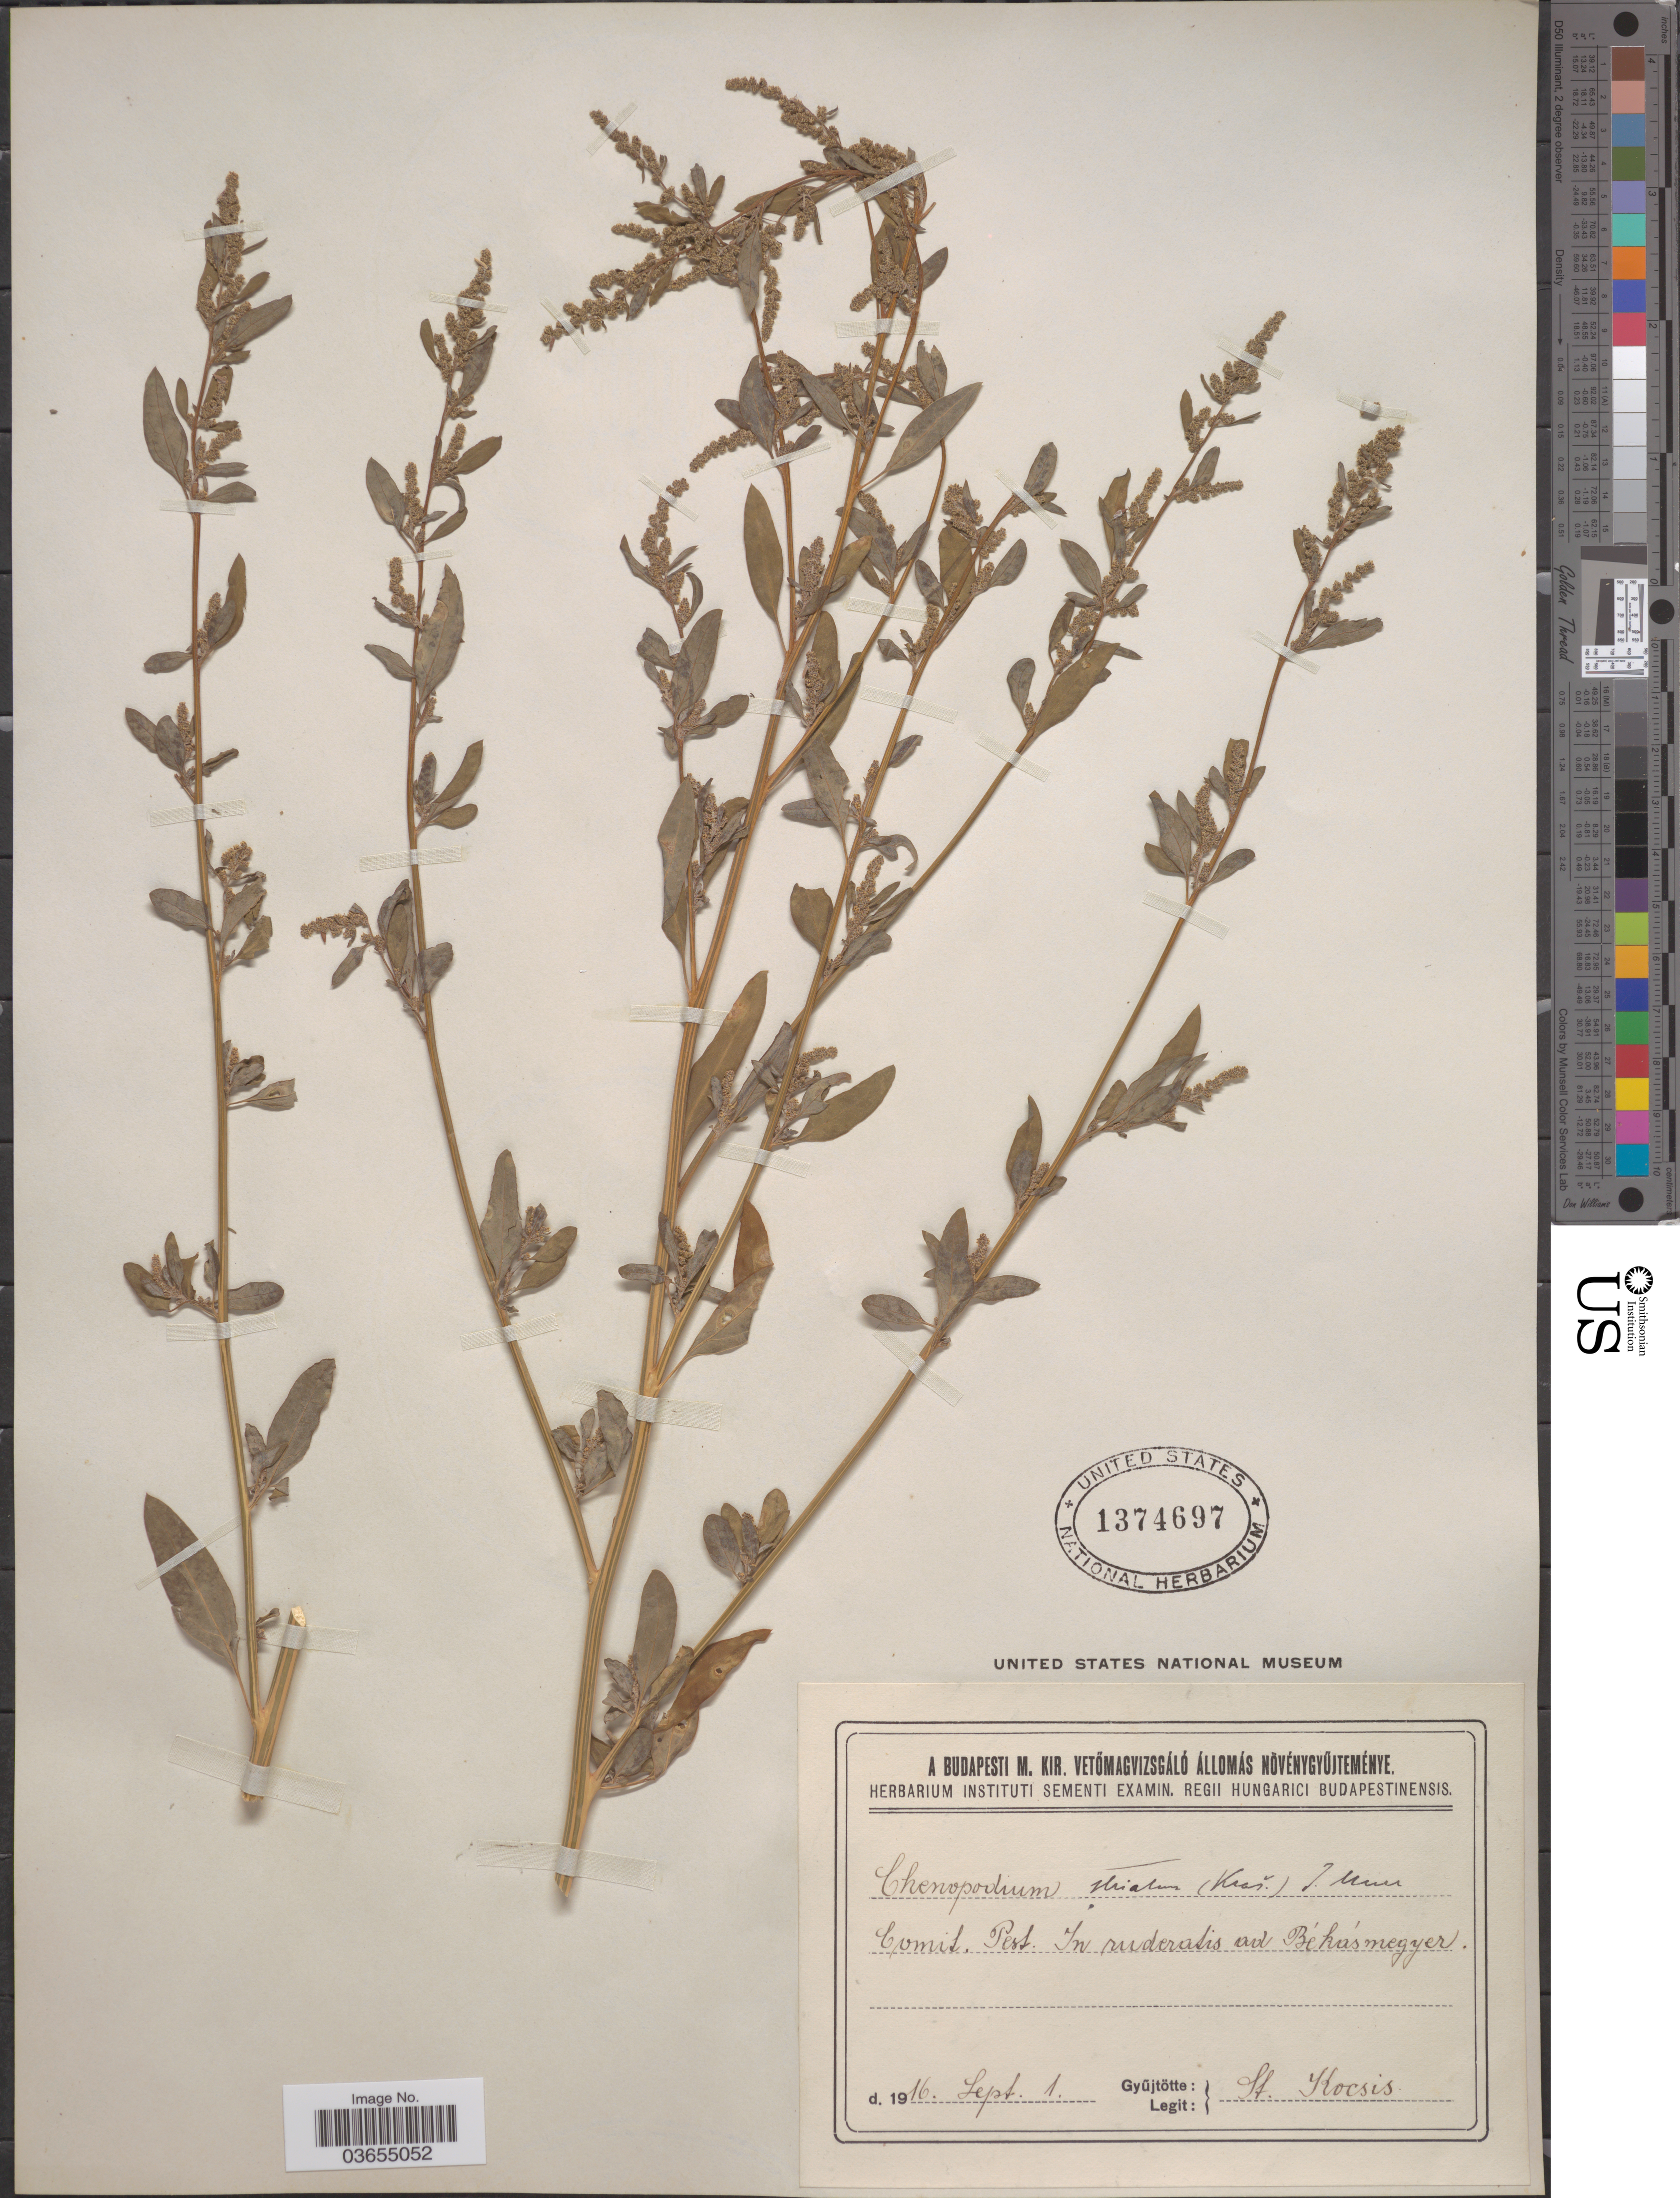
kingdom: Plantae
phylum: Tracheophyta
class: Magnoliopsida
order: Caryophyllales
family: Amaranthaceae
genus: Chenopodium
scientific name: Chenopodium striatum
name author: (Krasan) Murr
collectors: St. Kocsis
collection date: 1916-09-01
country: Hungary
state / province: Budapest, Capital District of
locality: Comit. Pest. In ruderatis ad Békásmegyer.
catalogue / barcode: US 1374697